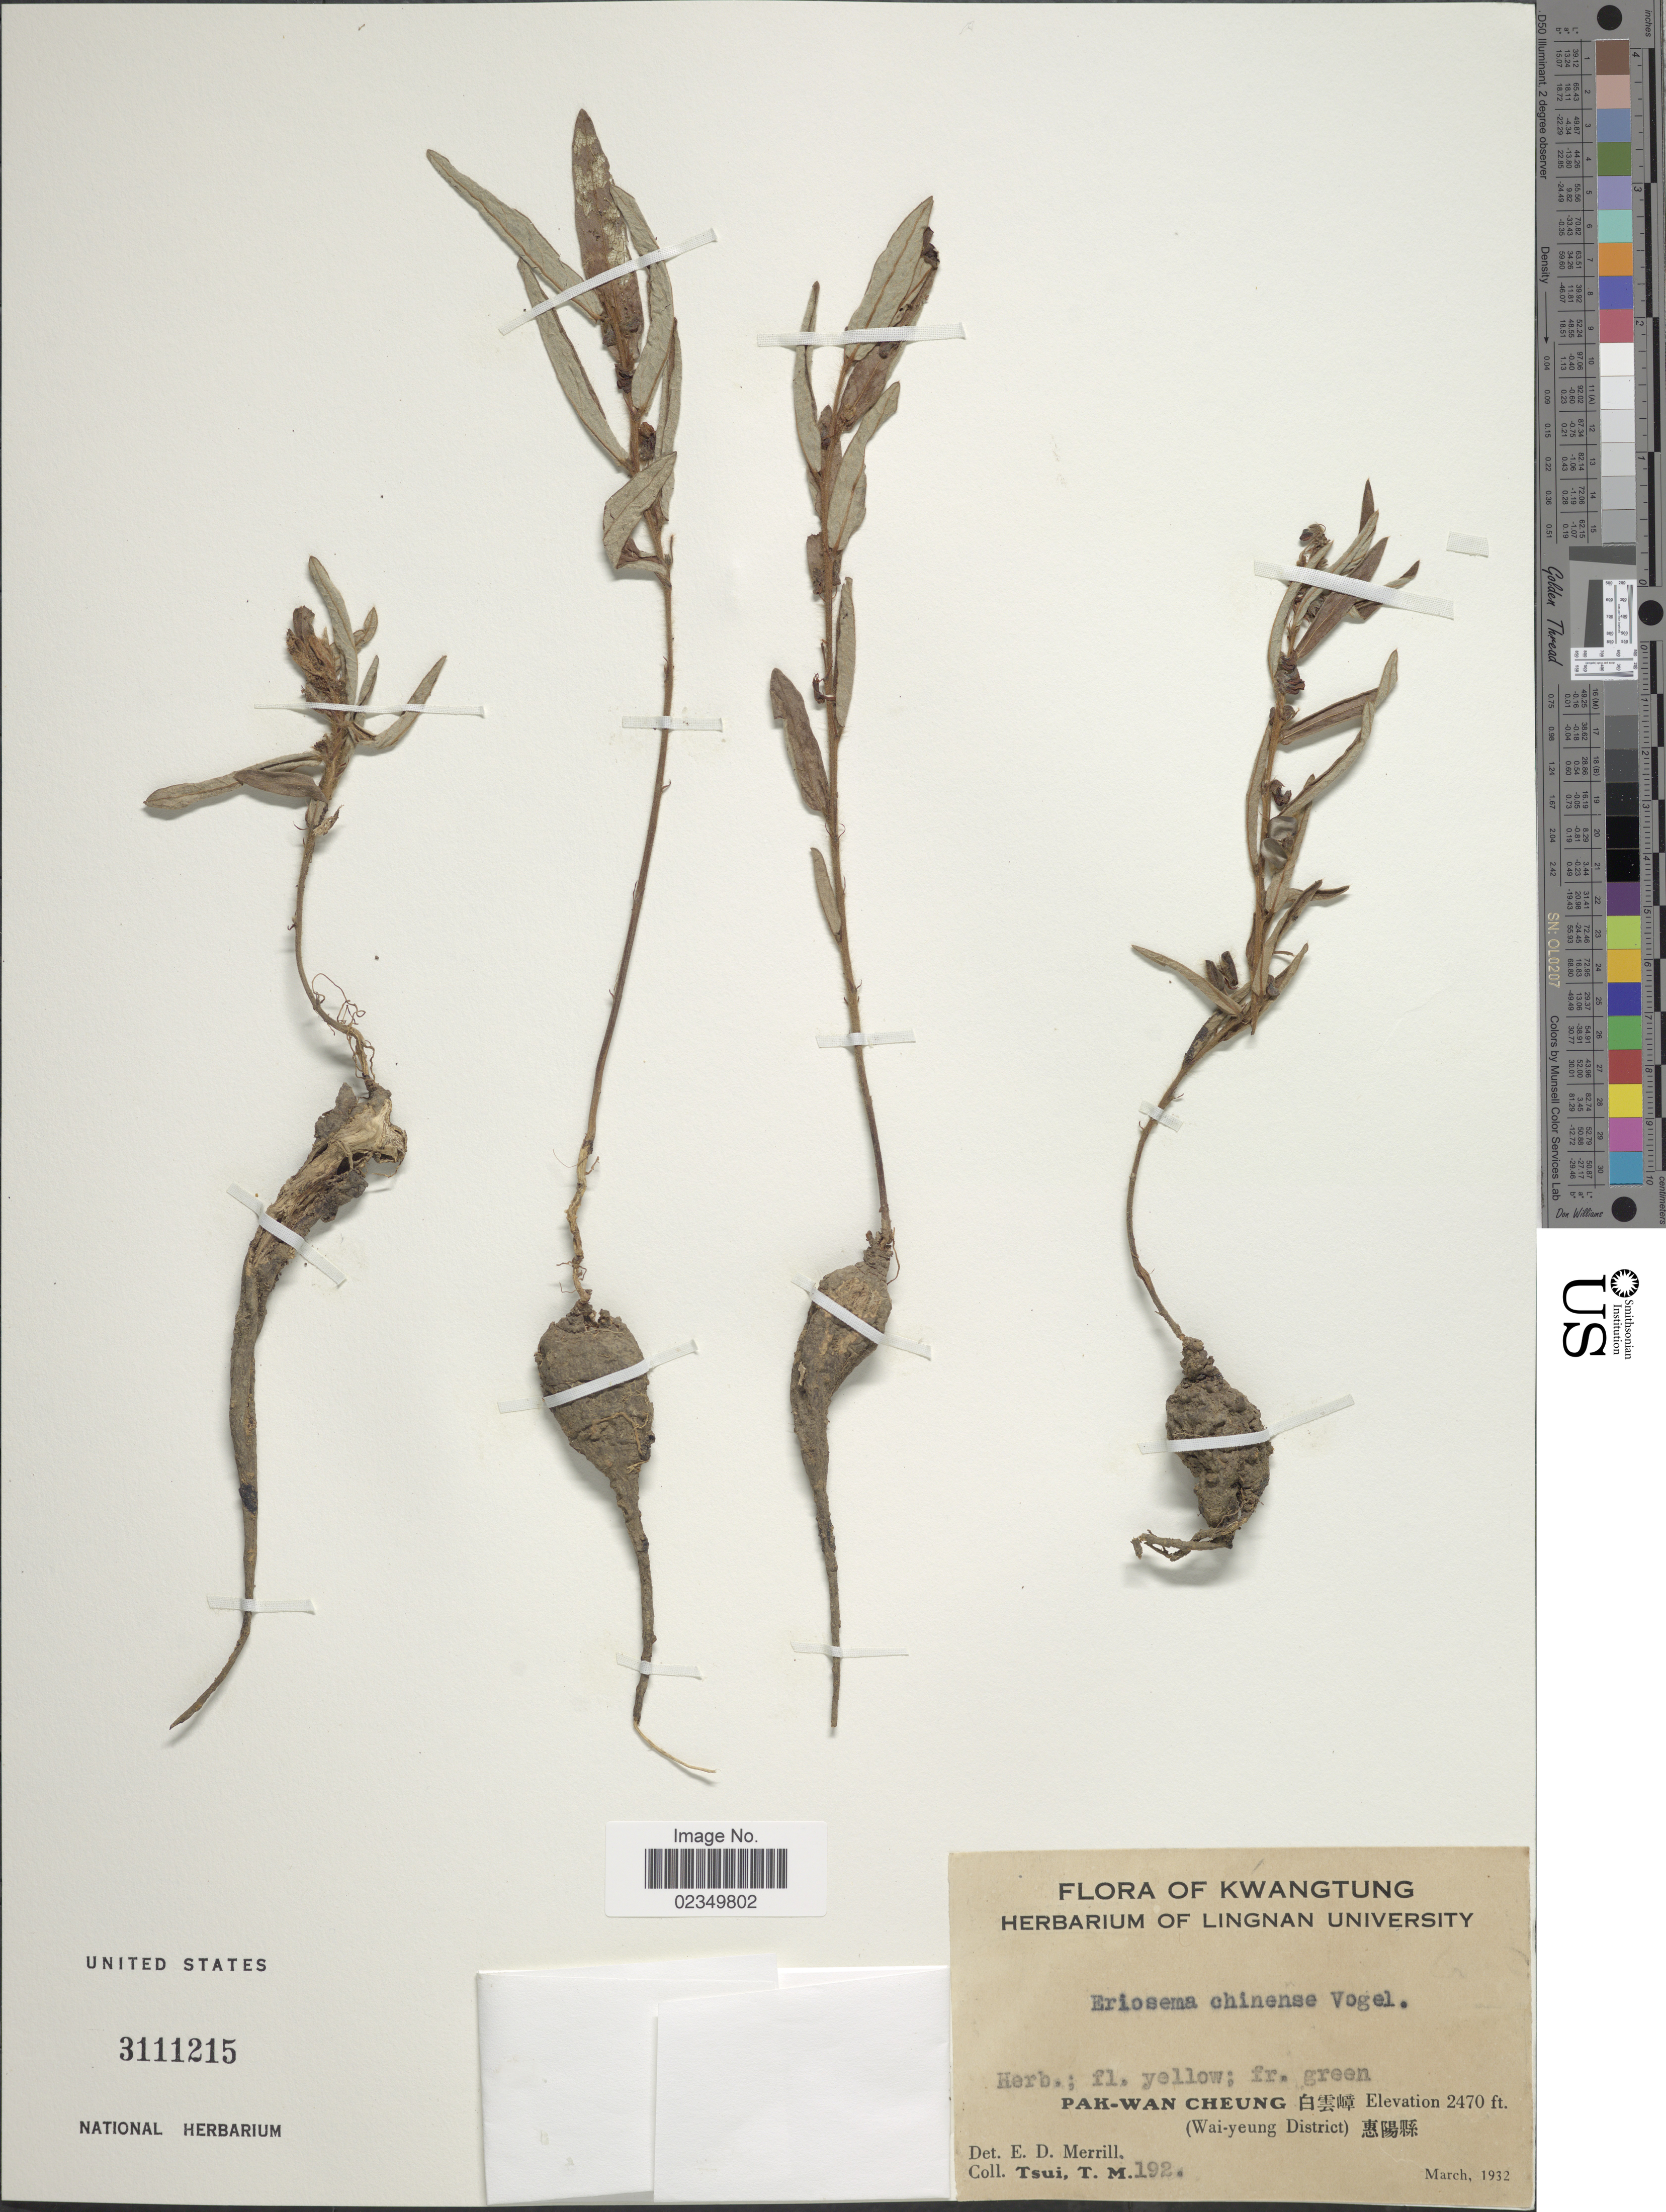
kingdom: Plantae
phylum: Tracheophyta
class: Magnoliopsida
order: Fabales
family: Fabaceae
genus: Eriosema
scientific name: Eriosema chinense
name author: Vogel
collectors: T. Tsui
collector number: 192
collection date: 1932-03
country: China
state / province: Guangdong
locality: Kwangtung, Pak-Wan Cheung (Wai-yeung District)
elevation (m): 753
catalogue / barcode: US 3111215